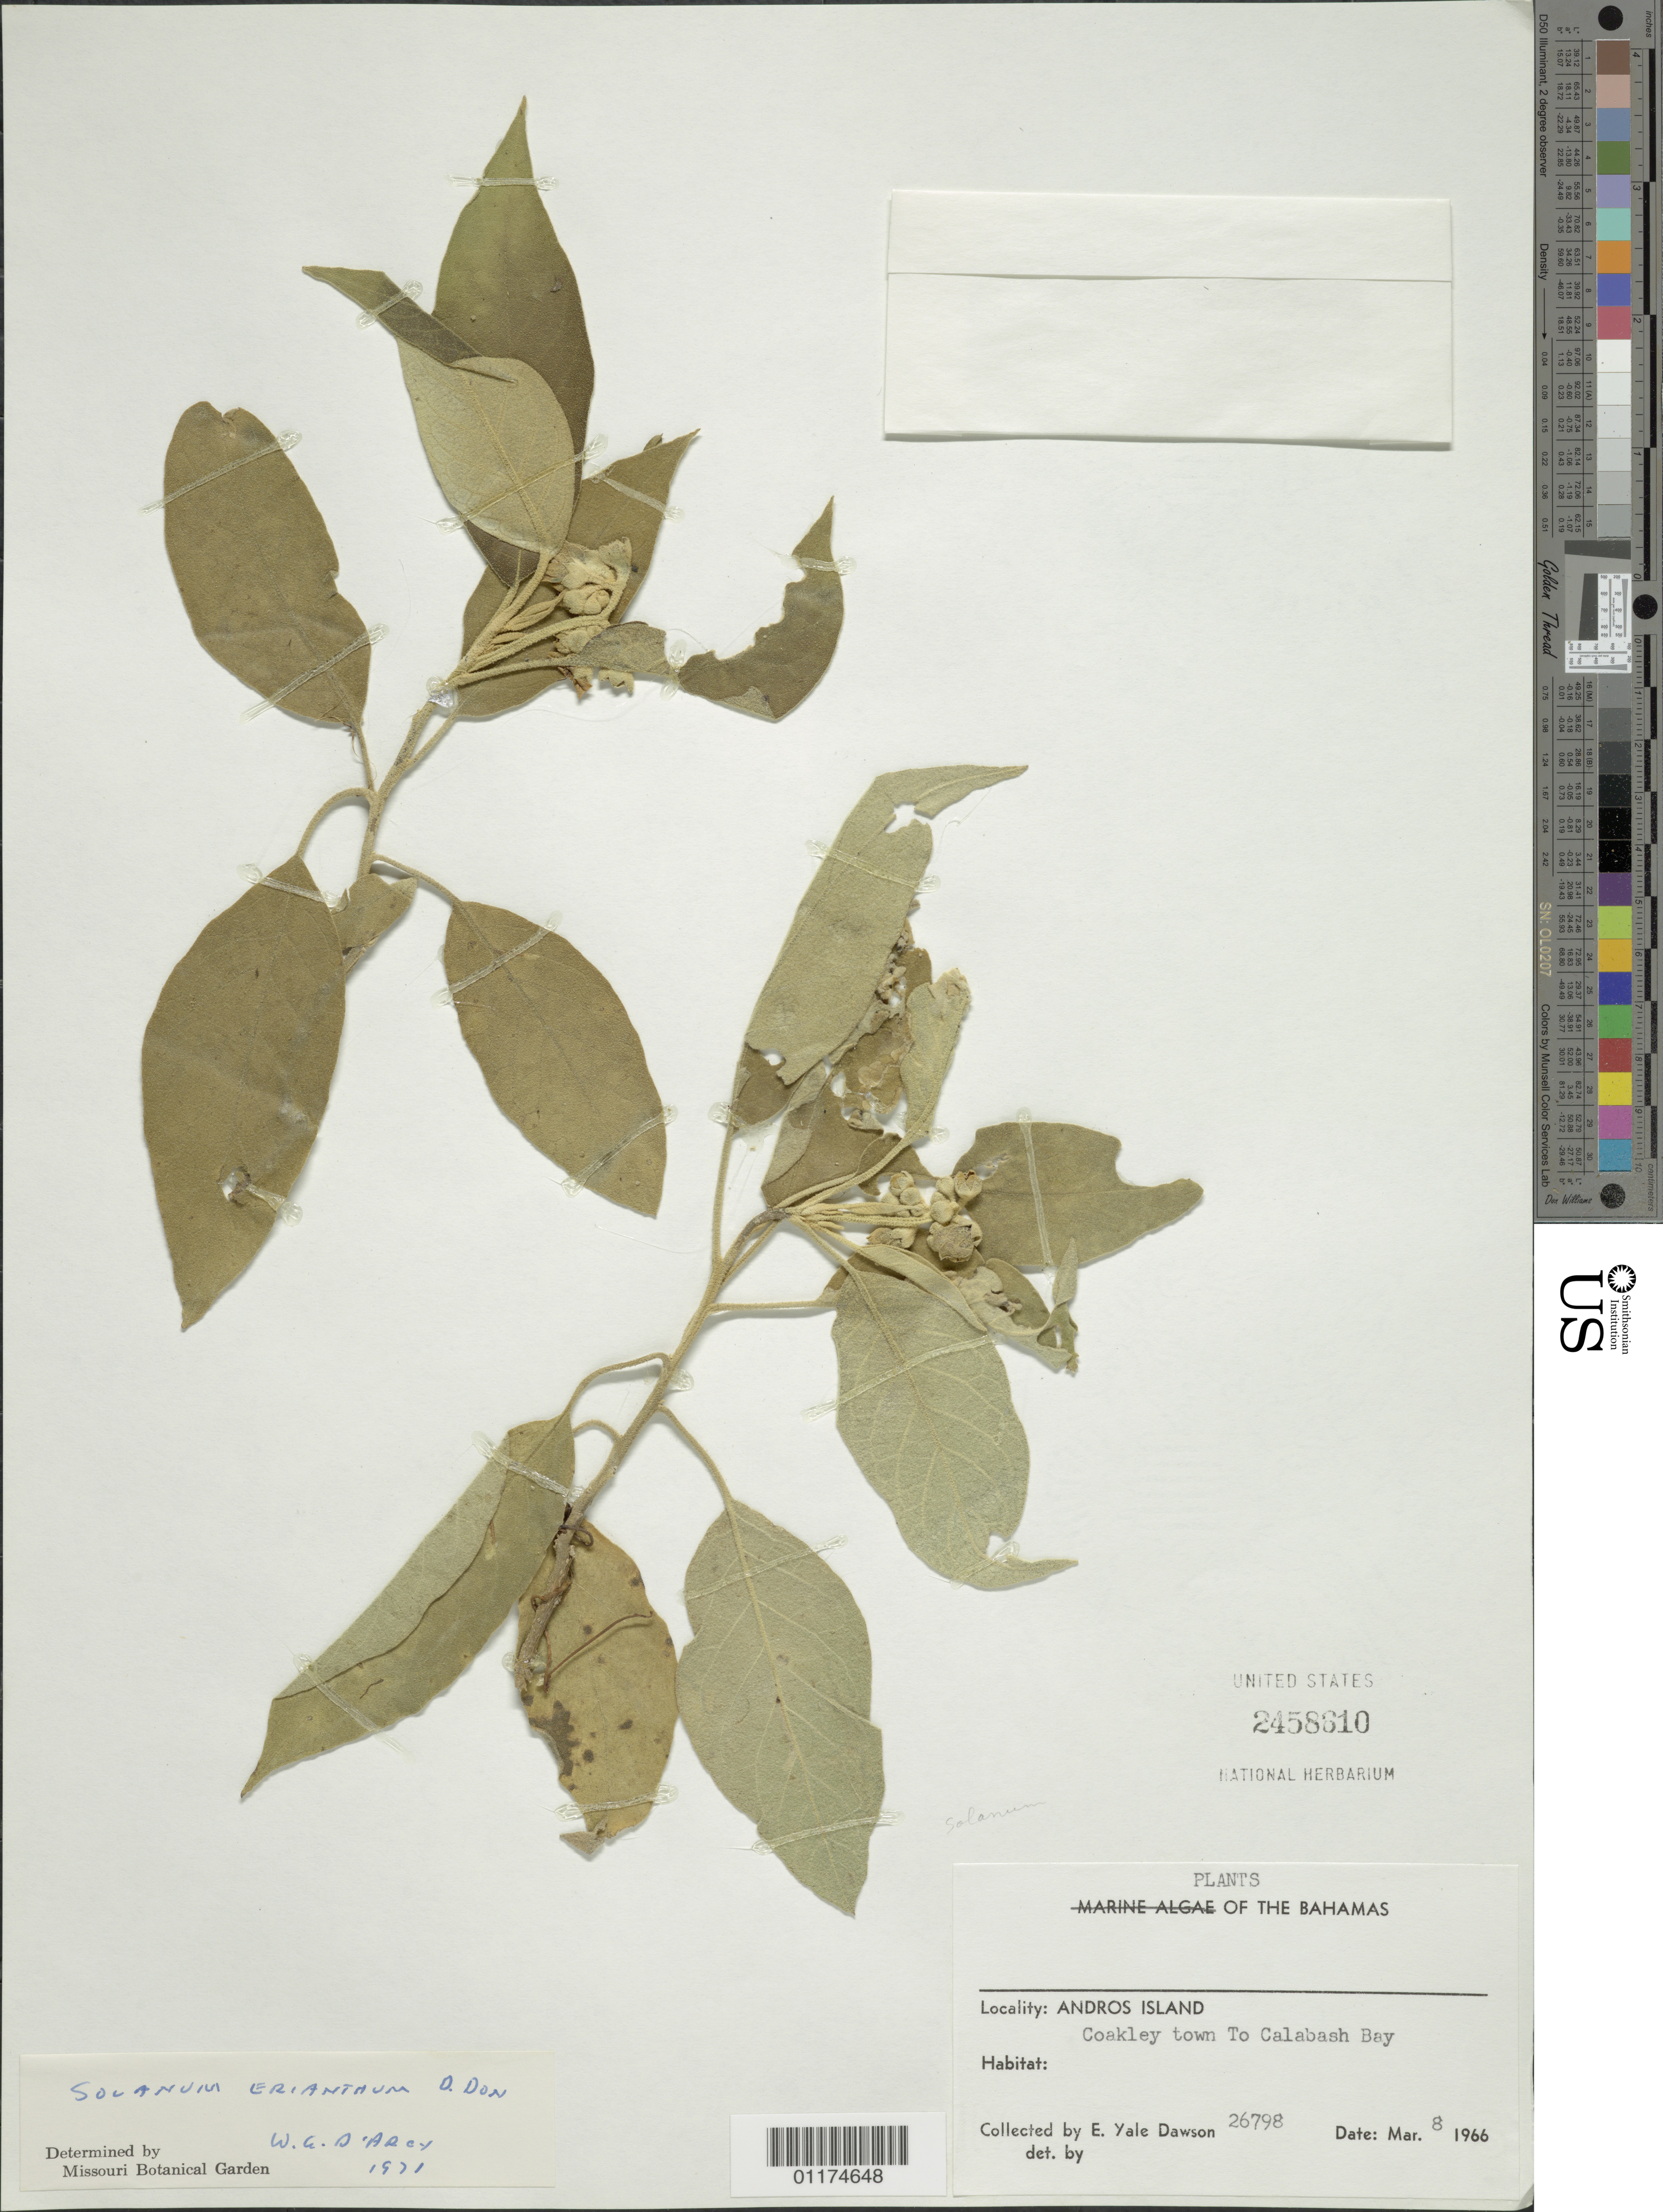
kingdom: Plantae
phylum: Tracheophyta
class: Magnoliopsida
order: Solanales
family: Solanaceae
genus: Solanum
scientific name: Solanum erianthum var. erianthum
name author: D. Don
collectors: E. Y. Dawson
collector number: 26798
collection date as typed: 08 Mar 1966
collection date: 1966-03-08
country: Bahamas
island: Andros I.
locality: Coakley town to Calabash Bay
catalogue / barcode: US 2458810